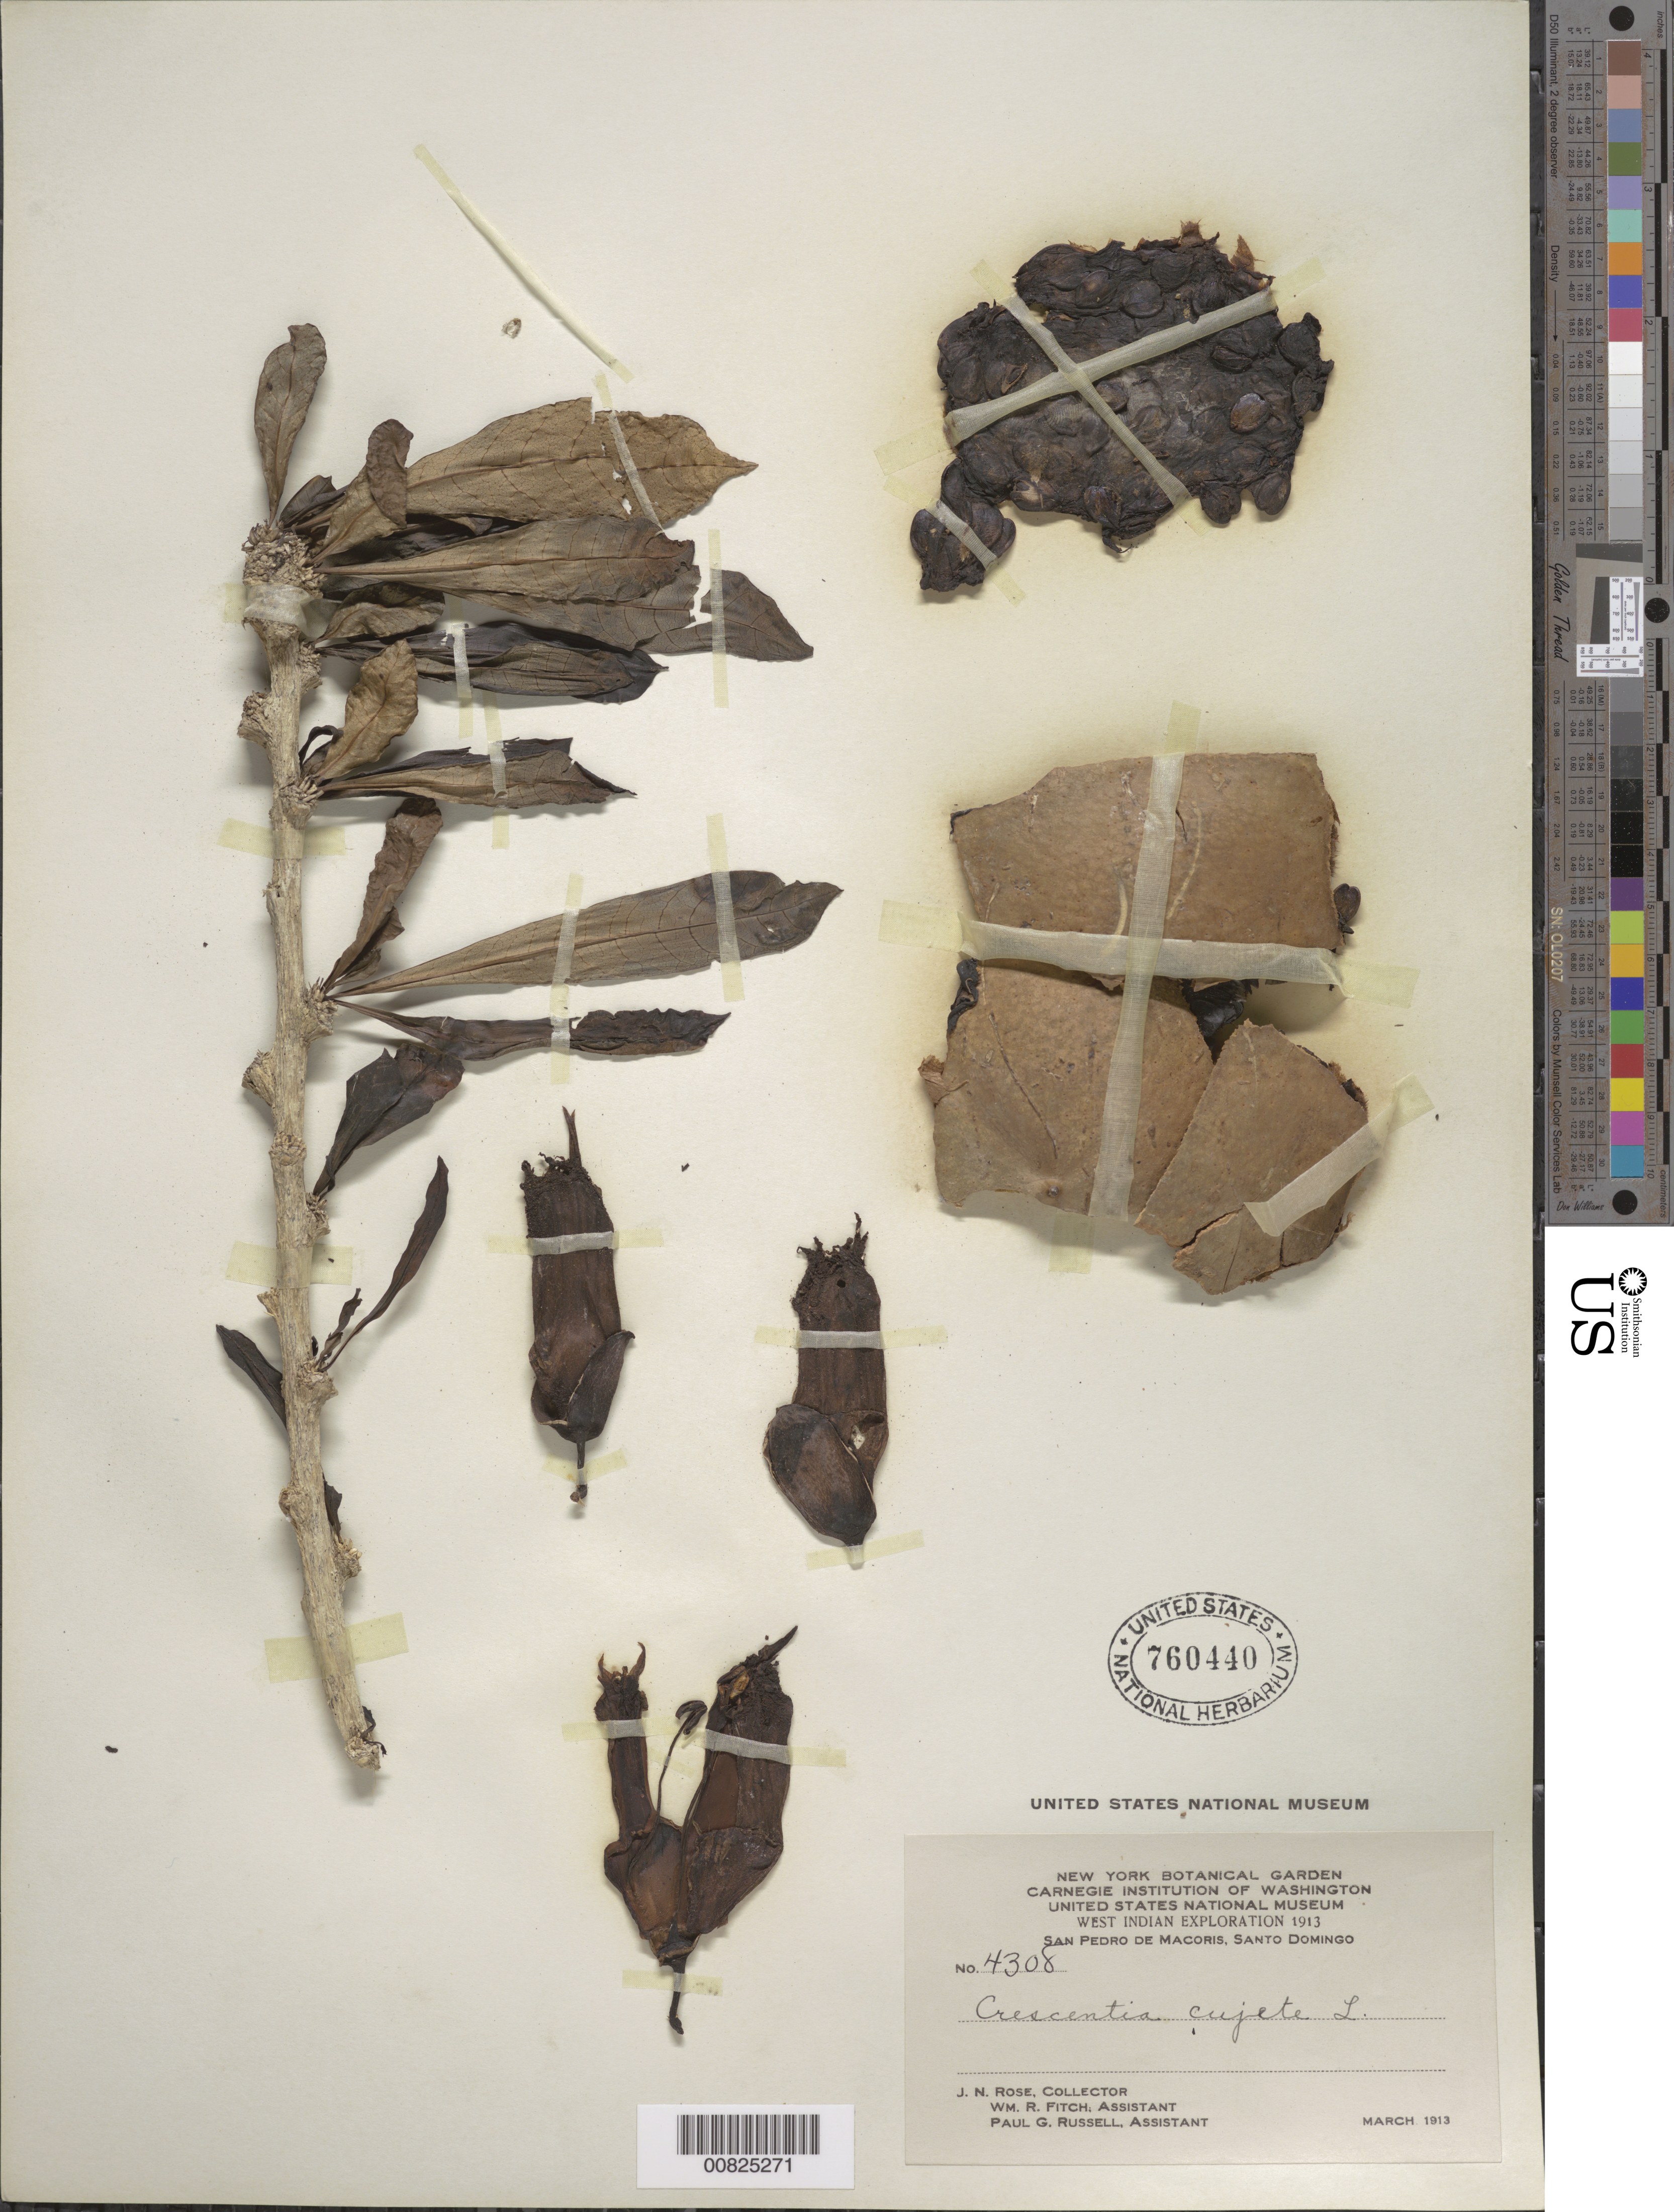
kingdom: Plantae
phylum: Tracheophyta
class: Magnoliopsida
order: Lamiales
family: Bignoniaceae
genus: Crescentia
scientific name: Crescentia cujete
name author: L.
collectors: J. N. Rose, W. R. Fitch & P. G. Russell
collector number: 4308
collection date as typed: Mar 1913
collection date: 1913-03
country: Dominican Republic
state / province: San Pedro de Macoris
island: Hispaniola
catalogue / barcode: US 760440